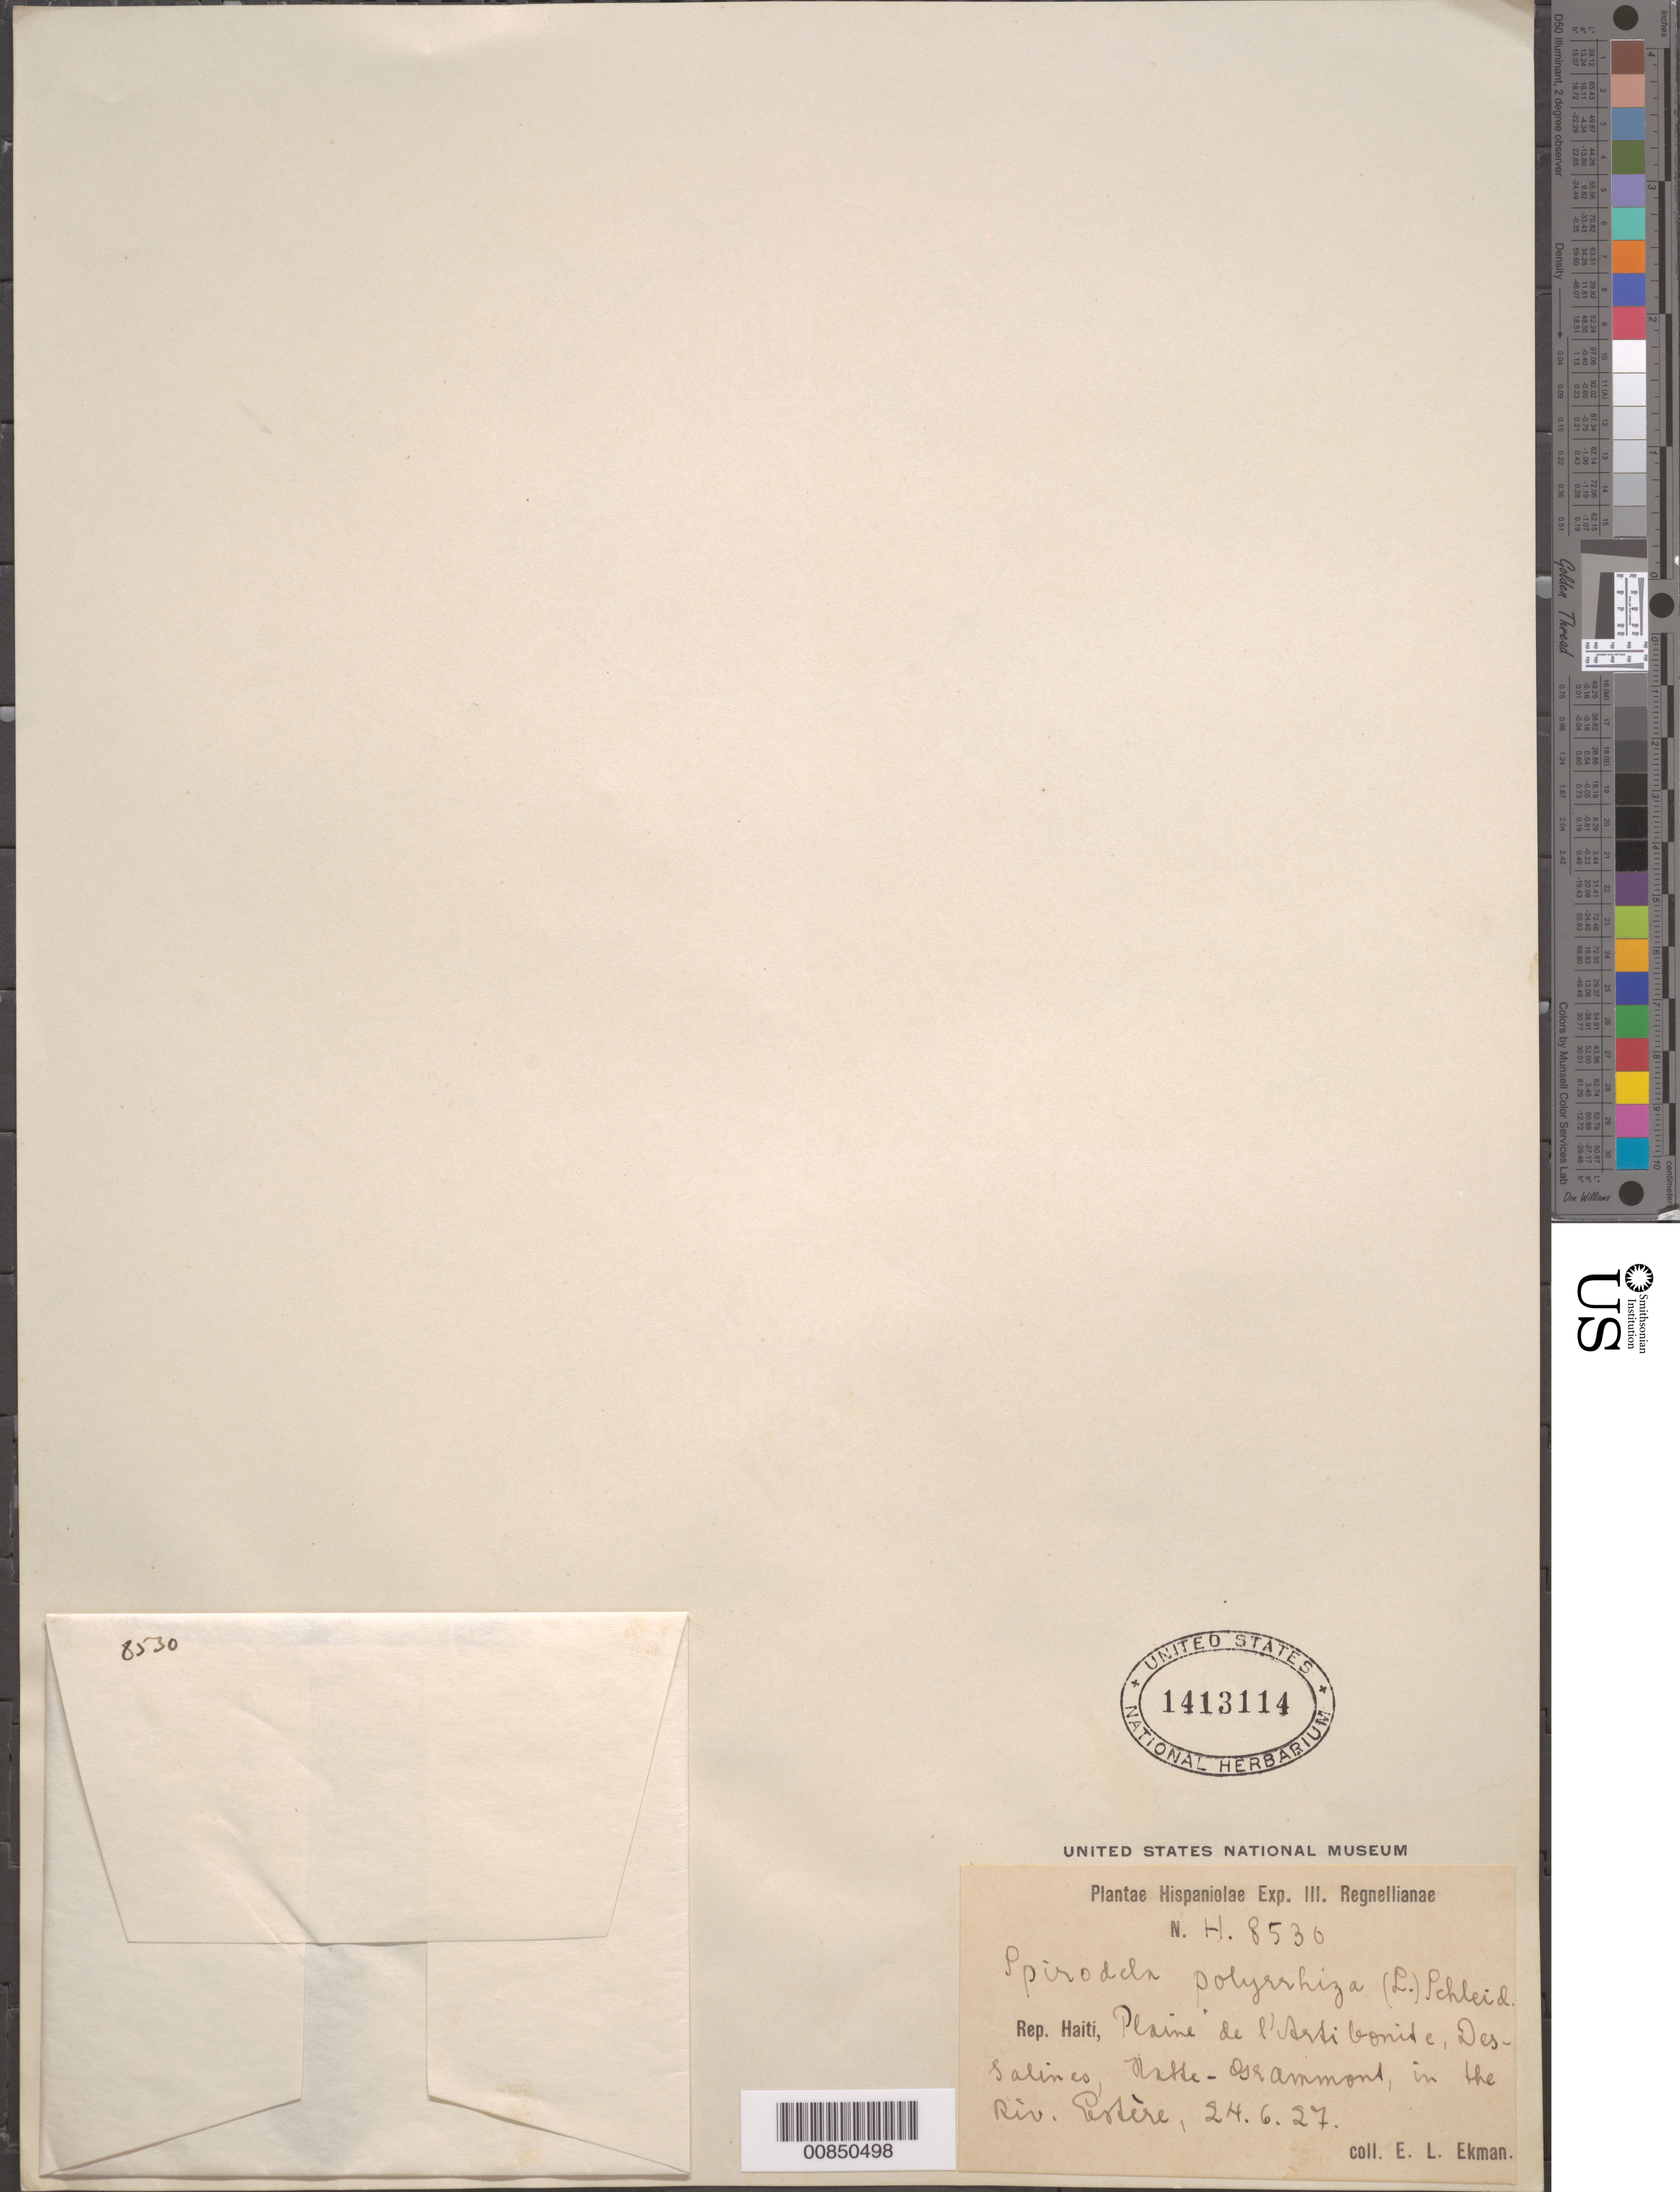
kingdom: Plantae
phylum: Tracheophyta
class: Liliopsida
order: Alismatales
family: Araceae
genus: Spirodela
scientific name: Spirodela polyrrhiza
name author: (L.) Schleid.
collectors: E. L. Ekman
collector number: H 8530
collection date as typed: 24 Jun 1927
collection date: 1927-06-24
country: Haiti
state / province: Artibonite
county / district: Dessalines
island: Hispaniola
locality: Plaine de l'Artibonite, Hotte Grammont, in the Riv. Estère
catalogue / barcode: US 1413114